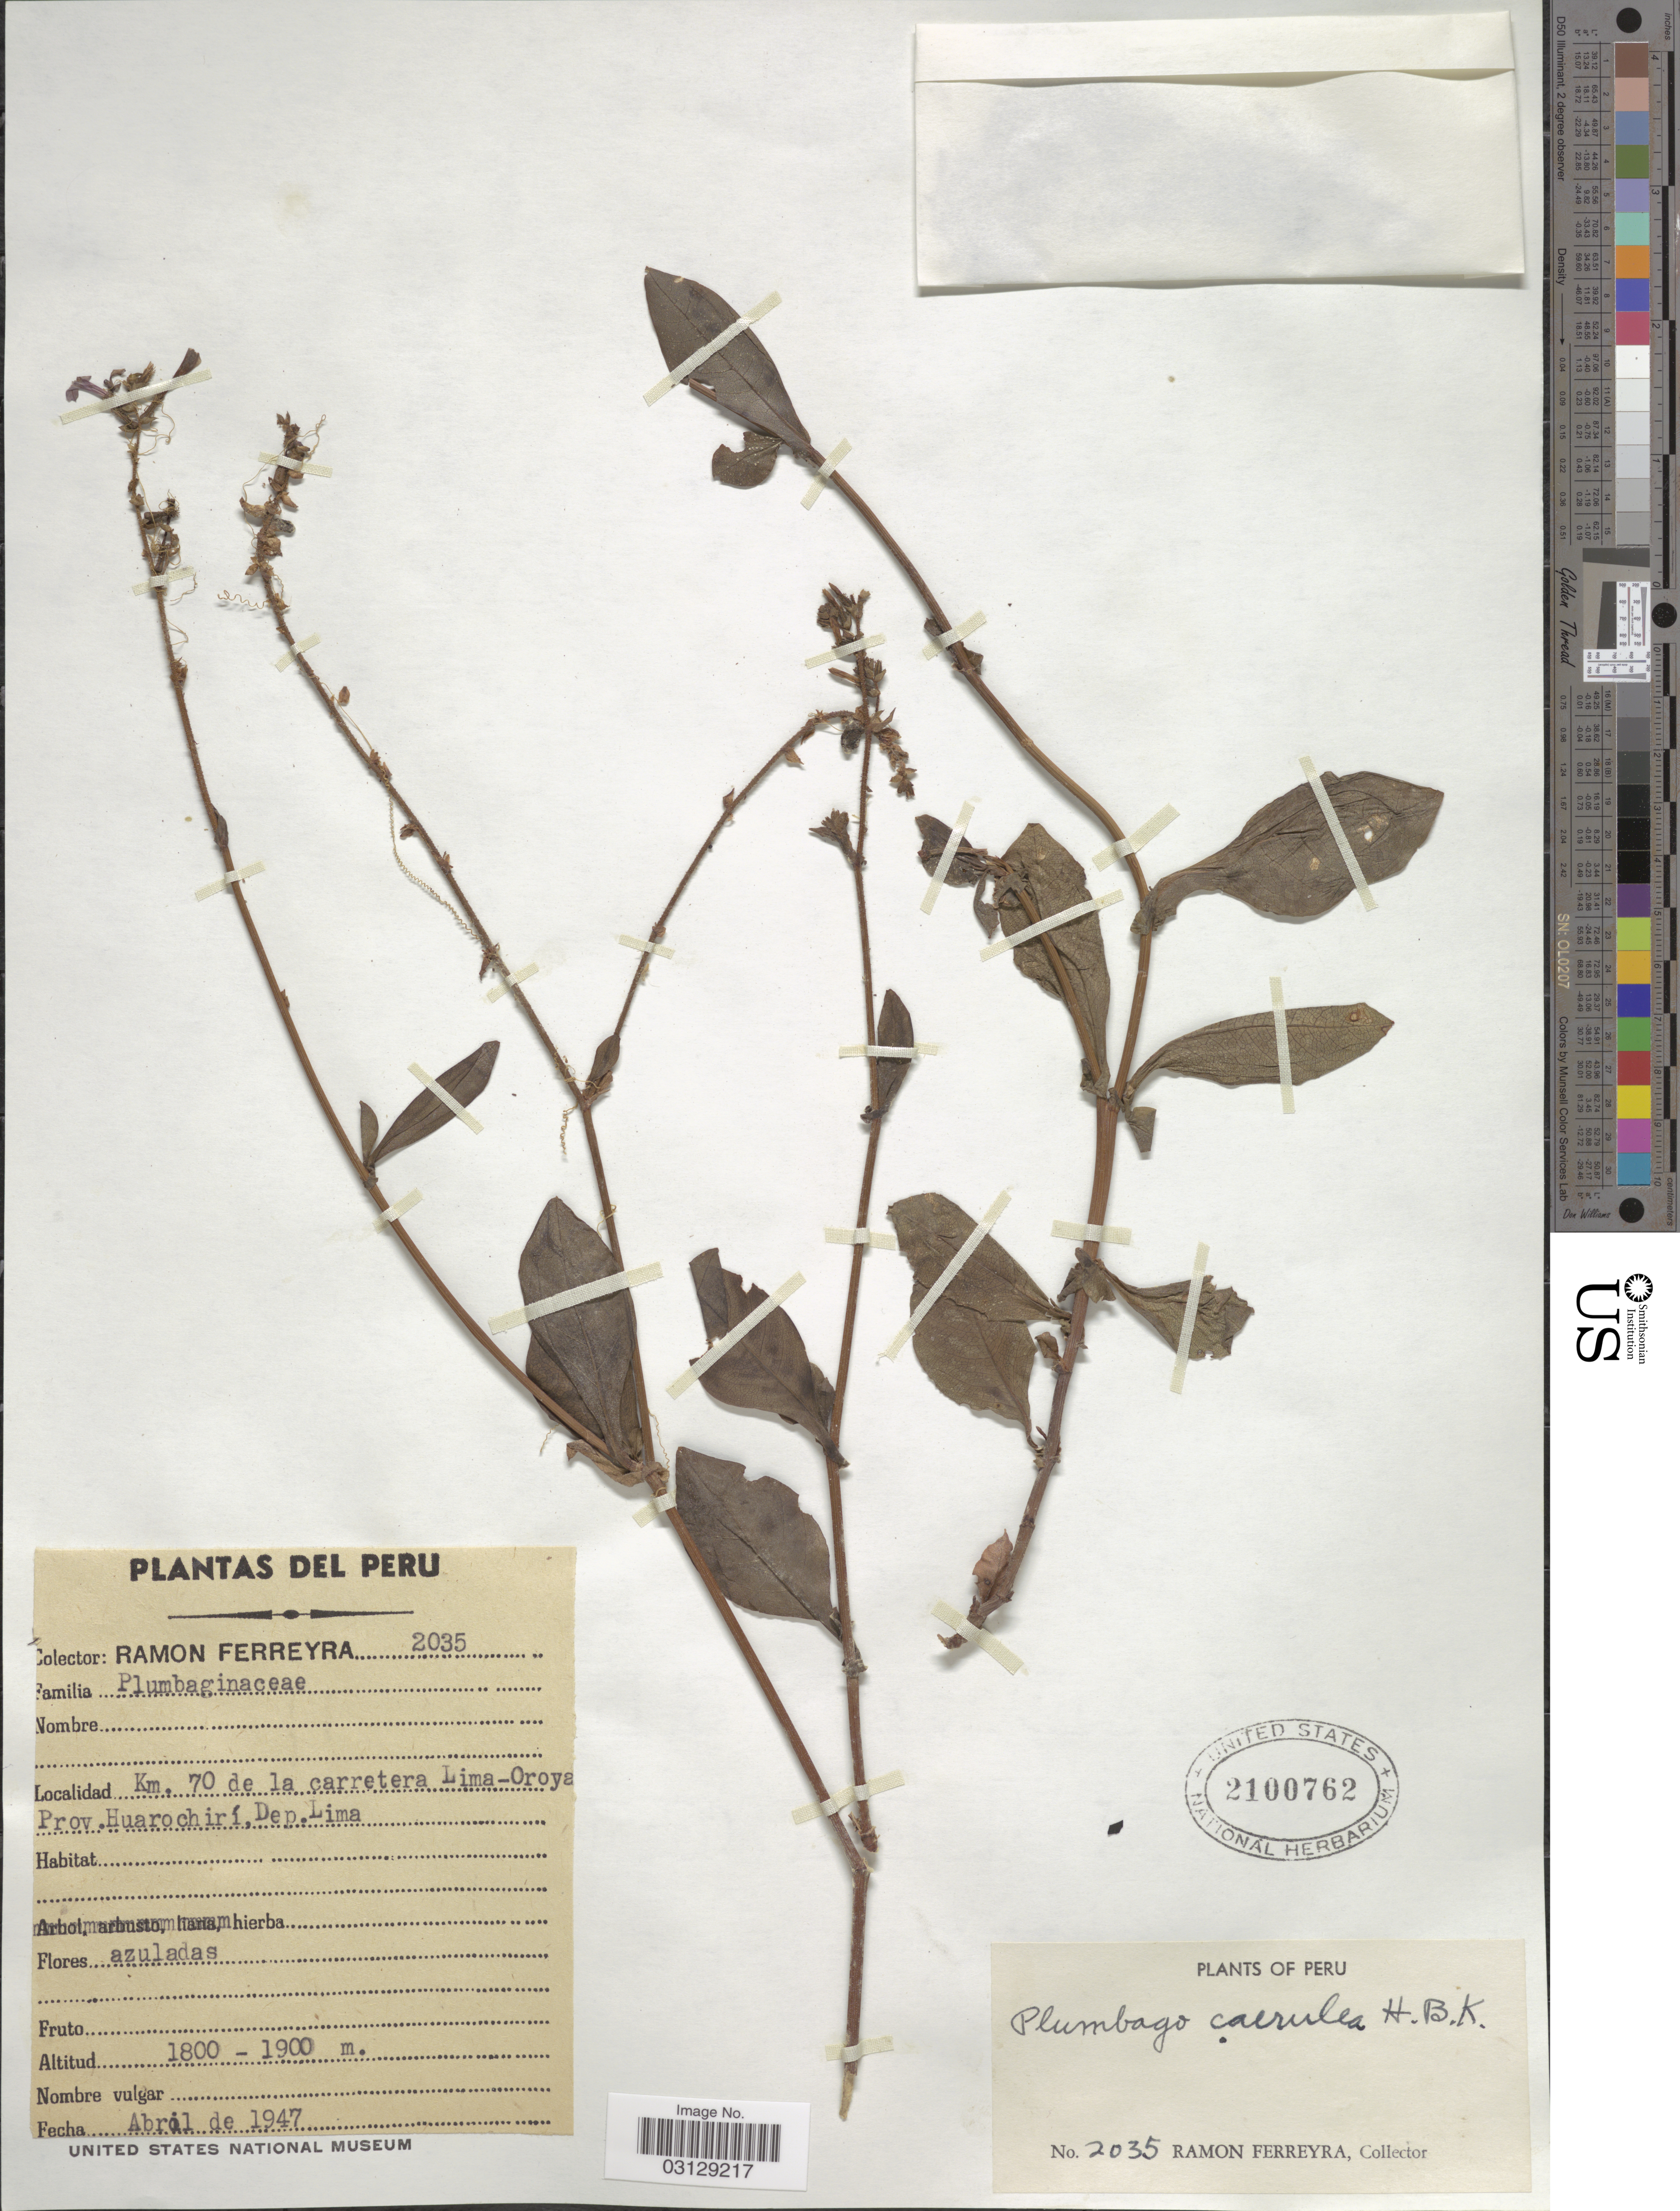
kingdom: Plantae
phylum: Tracheophyta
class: Magnoliopsida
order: Caryophyllales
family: Plumbaginaceae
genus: Plumbago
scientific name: Plumbago coerulea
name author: Auct.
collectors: R. A. Ferreyra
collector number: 2035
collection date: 1947-04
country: Peru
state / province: Lima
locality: Km. 70 de la carretera Lima-Oroya. Prov. Huarochirí, Dep. Lima.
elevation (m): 1800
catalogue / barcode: US 2100762